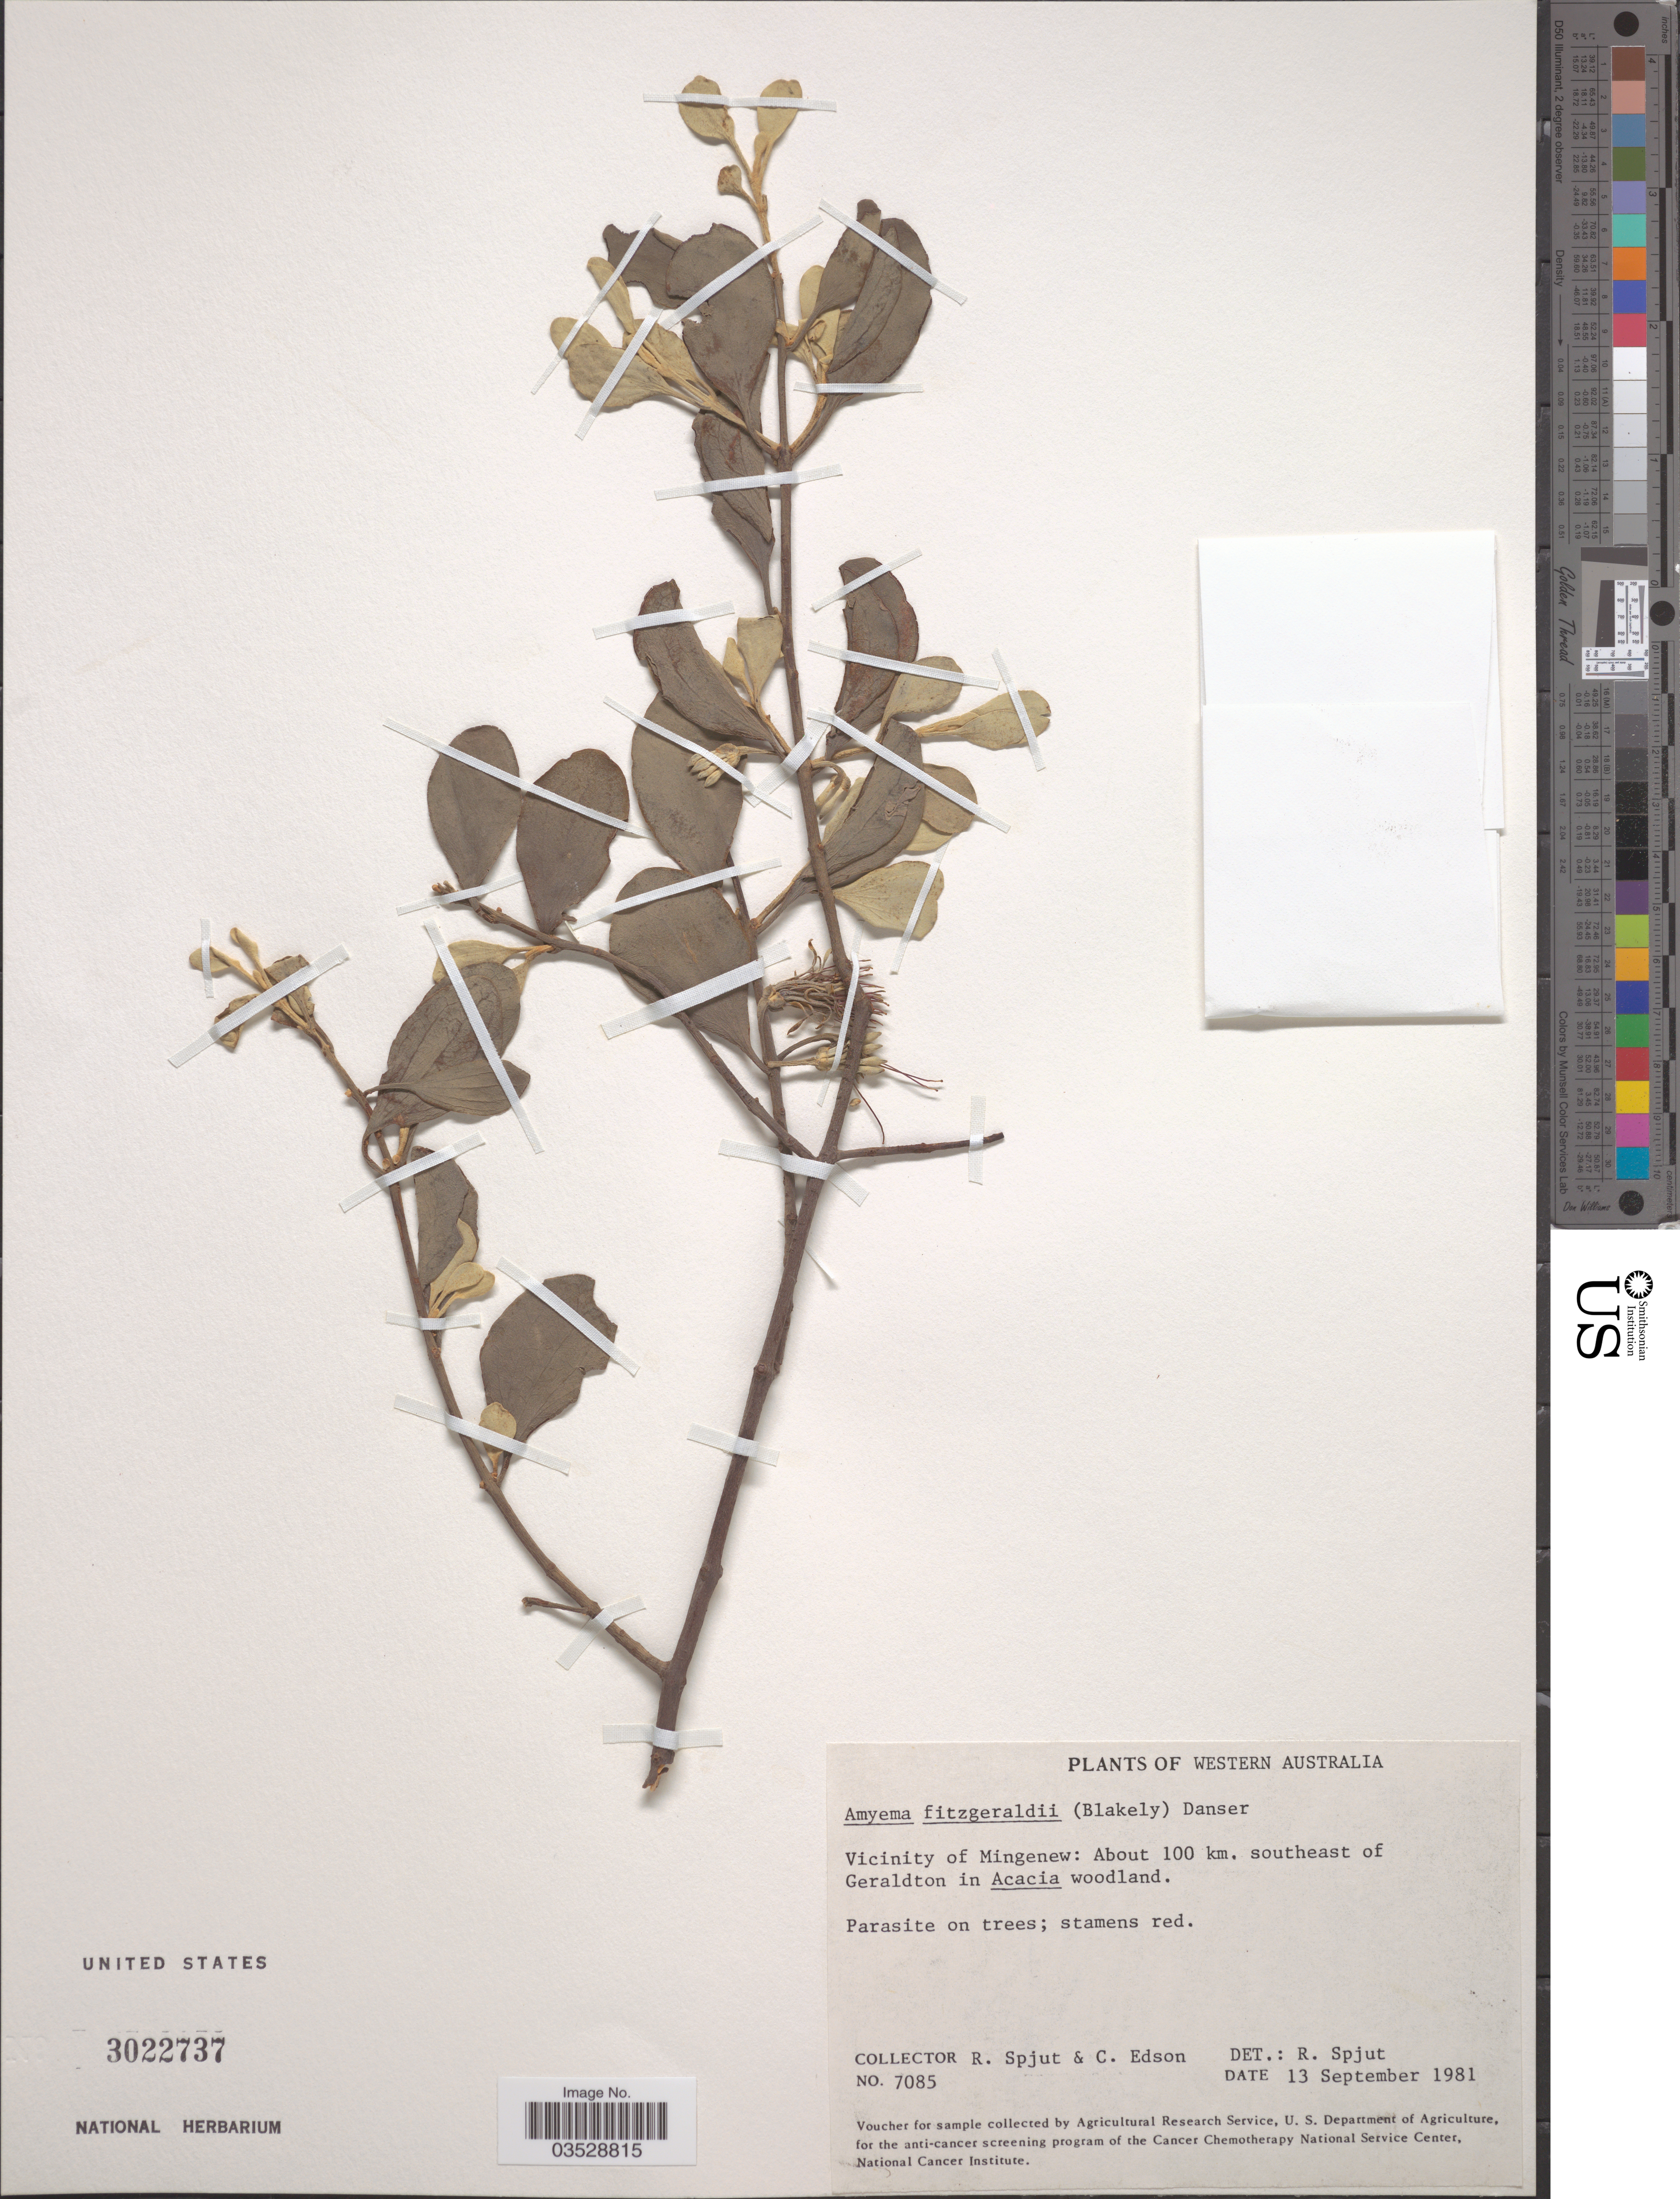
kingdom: Plantae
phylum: Tracheophyta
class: Magnoliopsida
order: Santalales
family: Loranthaceae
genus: Amyema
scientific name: Amyema fitzgeraldii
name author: Danser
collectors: R. Spjut & C. Edson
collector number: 7085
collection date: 1981-09-13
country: Australia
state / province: Western Australia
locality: Vicinity of Mingenew: About 100 km. southeast of Geraldton in Acacia woodland.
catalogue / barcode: US 3022737